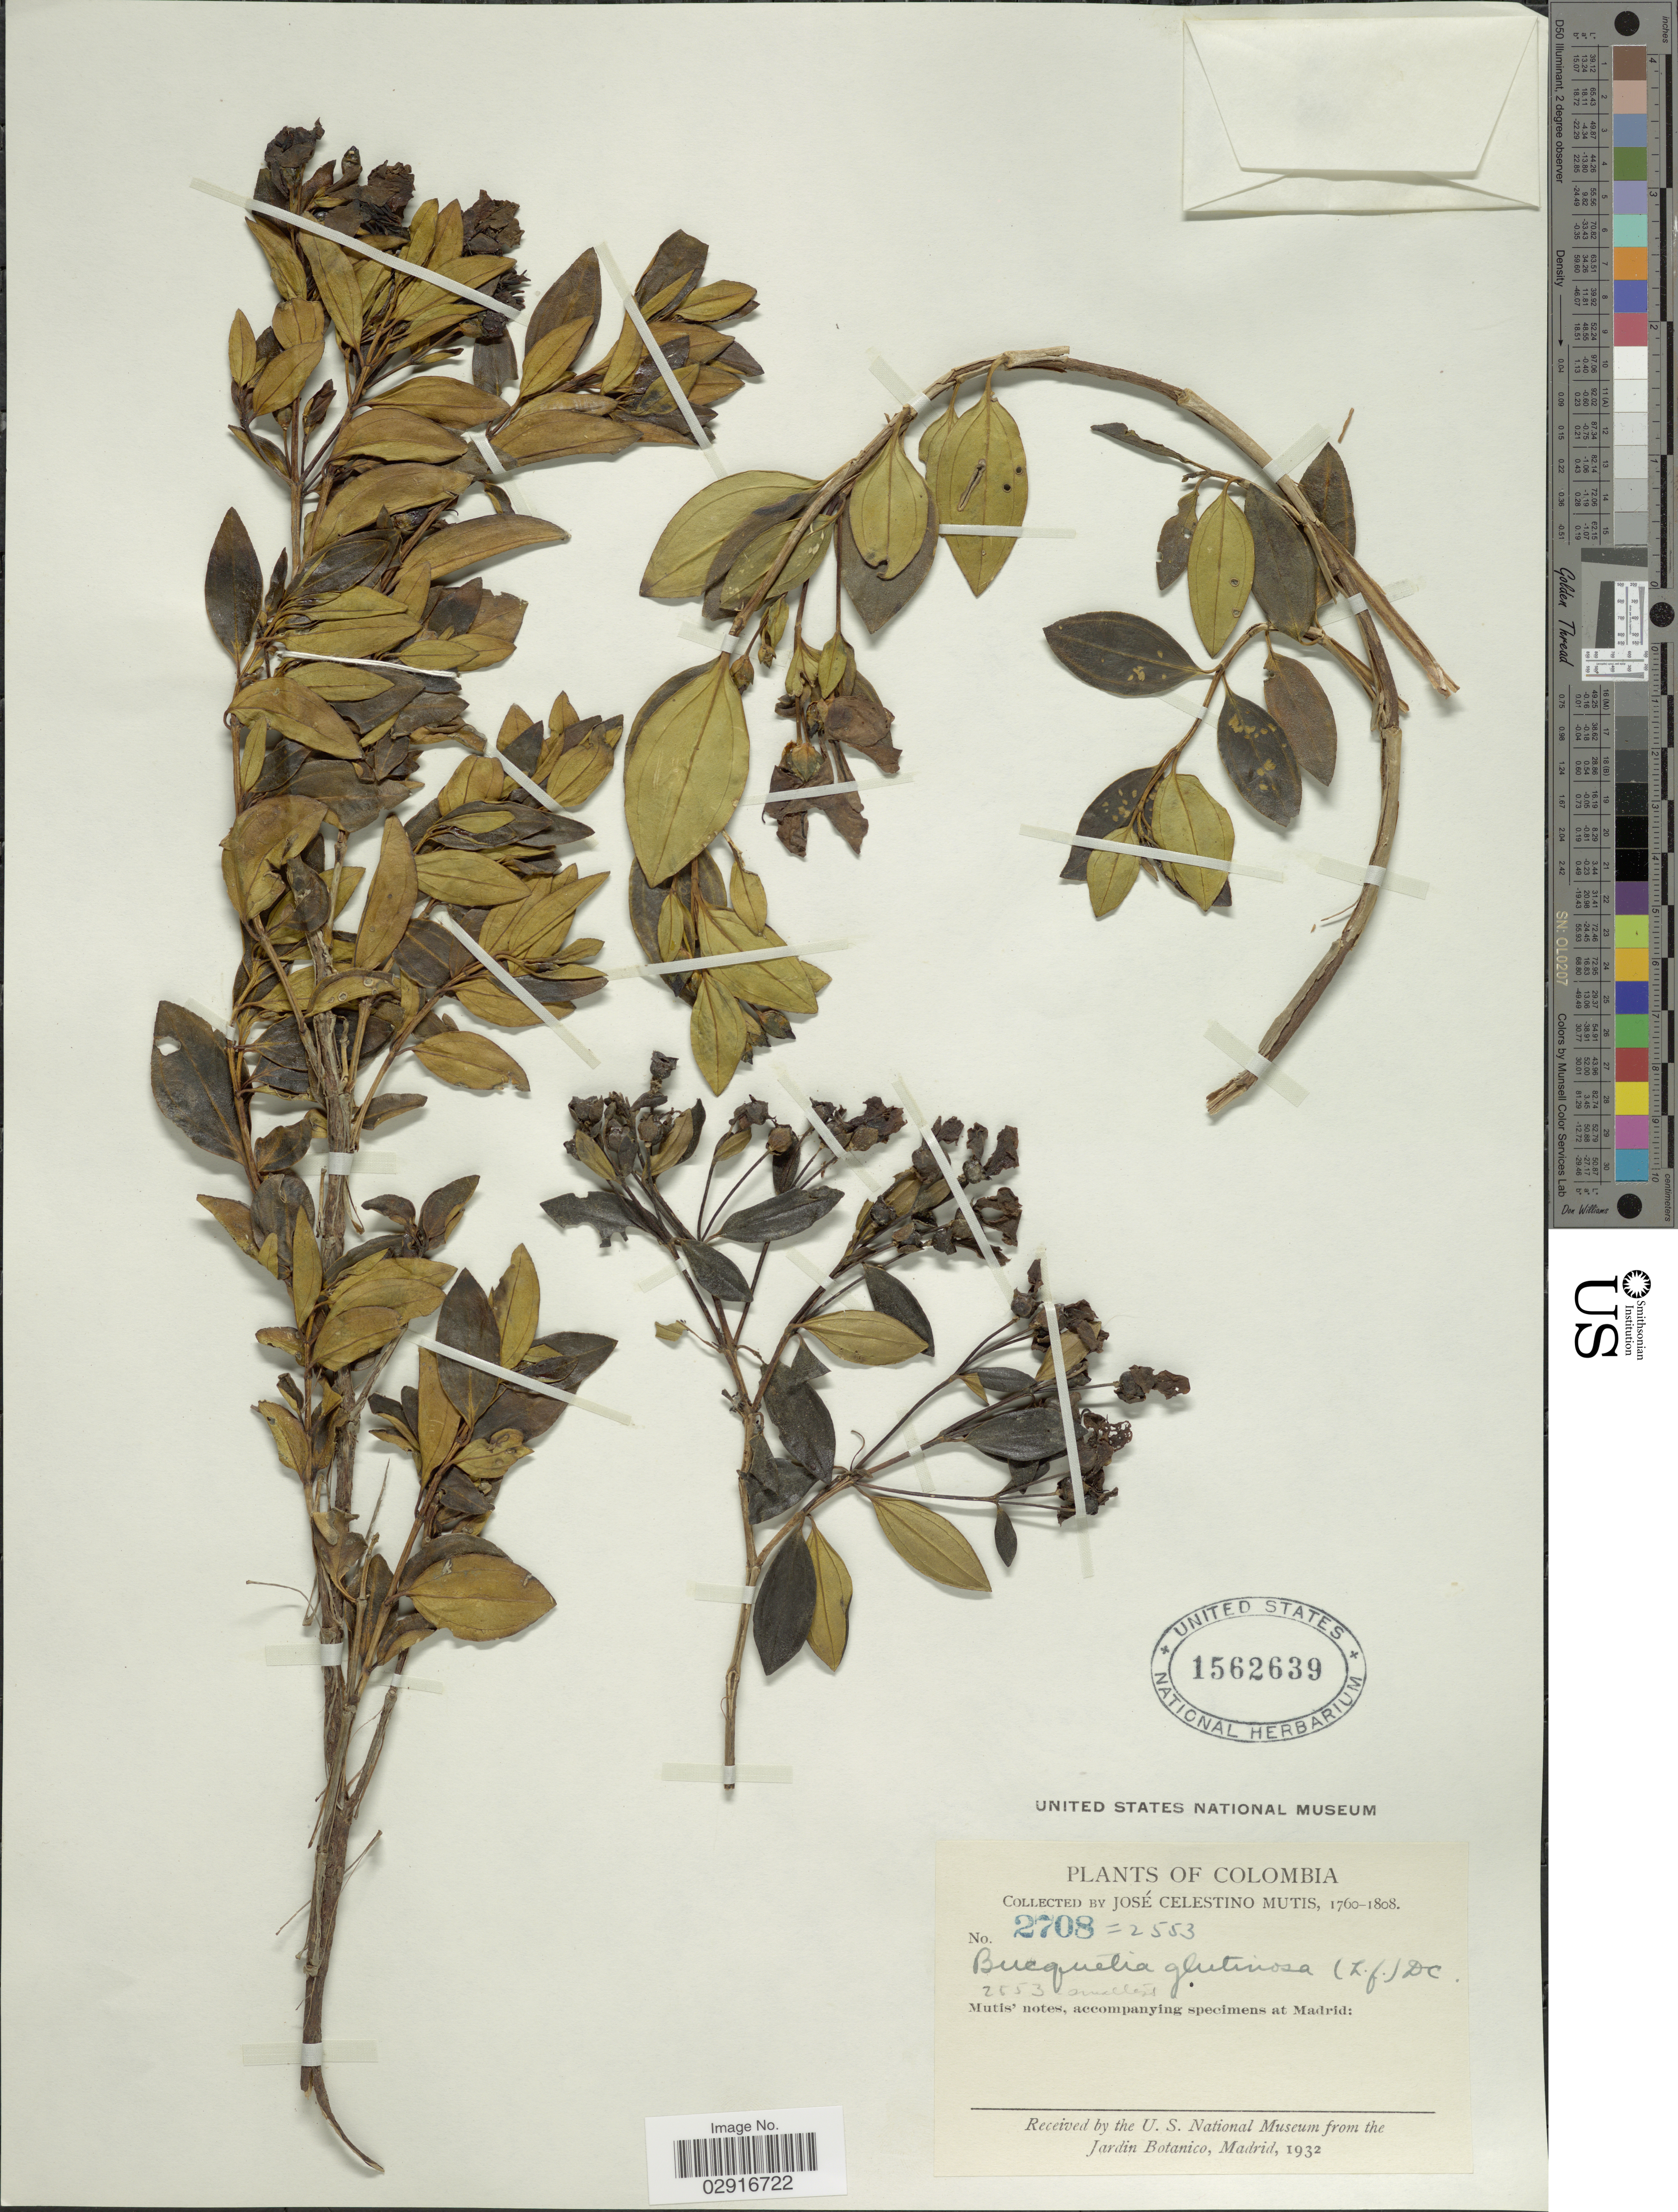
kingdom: Plantae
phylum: Tracheophyta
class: Magnoliopsida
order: Myrtales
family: Melastomataceae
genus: Bucquetia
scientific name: Bucquetia glutinosa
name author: DC.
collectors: J. C. B. Mutis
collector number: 2708/2553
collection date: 1760/1808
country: Colombia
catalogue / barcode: US 1562639